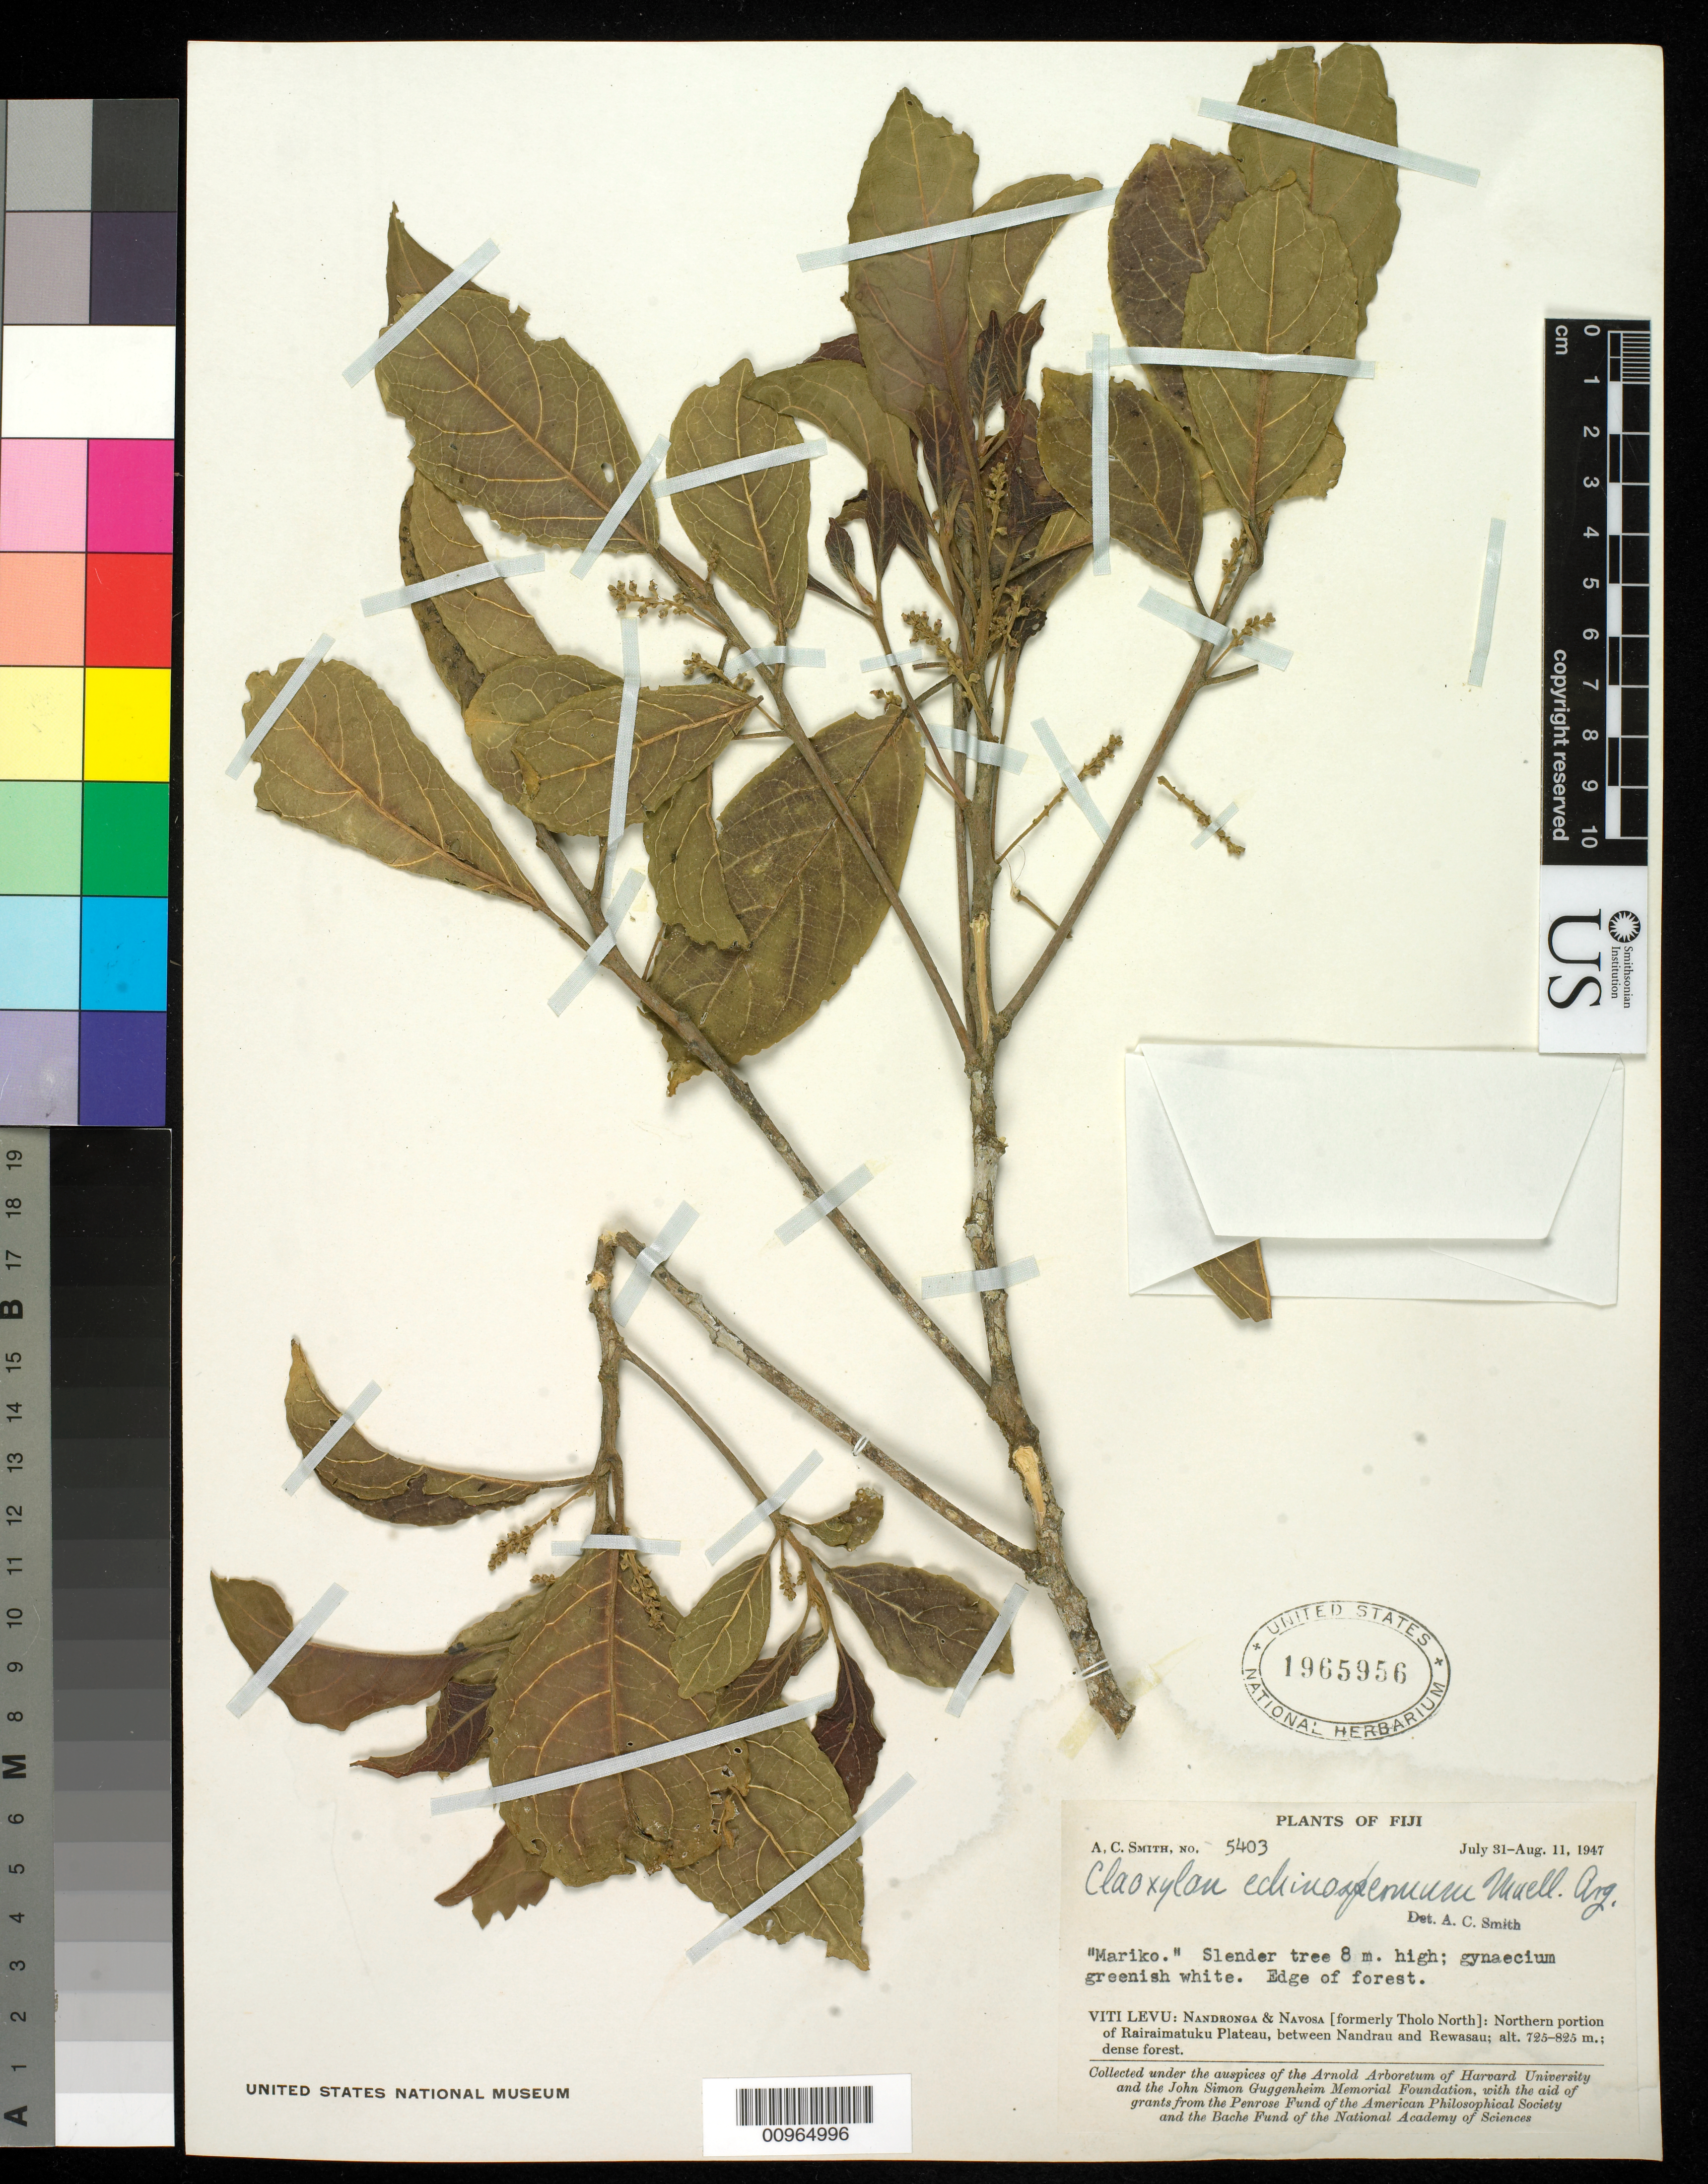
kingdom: Plantae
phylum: Tracheophyta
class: Magnoliopsida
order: Malpighiales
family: Euphorbiaceae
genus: Claoxylon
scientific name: Claoxylon echinospermum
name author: Müll. Arg.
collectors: C. A. Smith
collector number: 5403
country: Fiji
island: Viti Levu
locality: Northern portion of Rairaimatuku plateau, between Nandrau and Rewasau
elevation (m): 725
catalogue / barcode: US 1965956